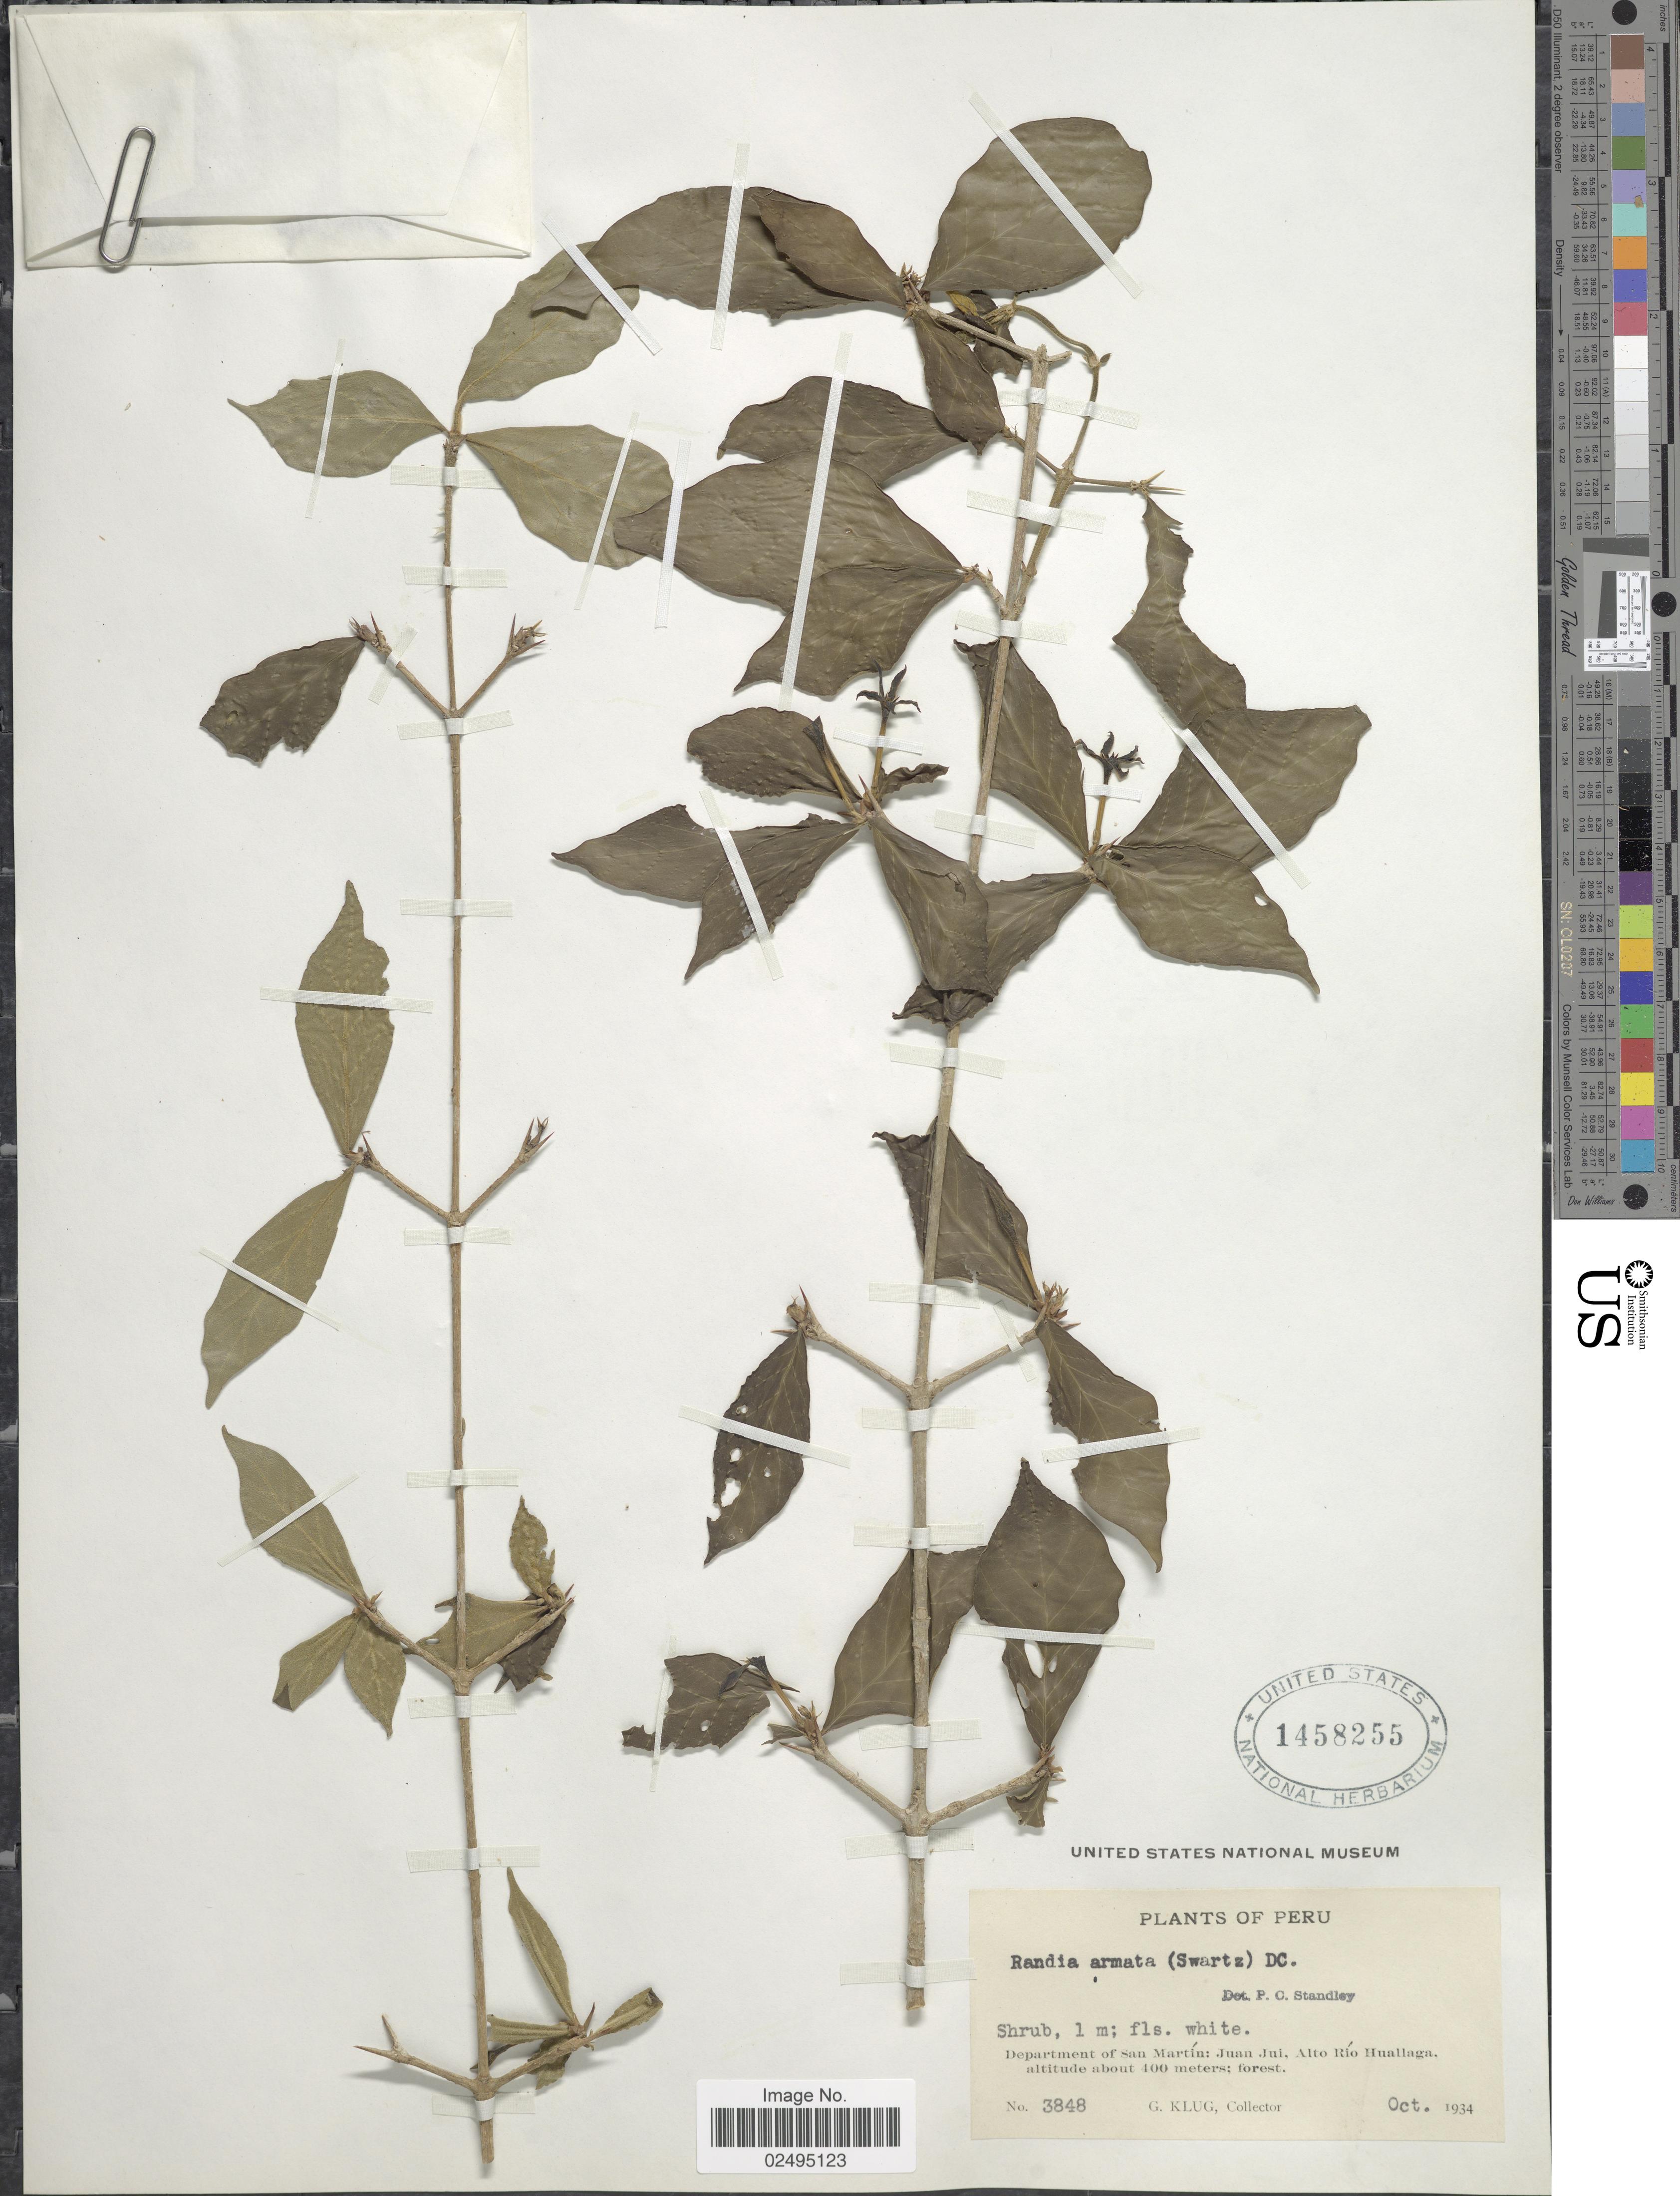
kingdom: Plantae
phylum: Tracheophyta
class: Magnoliopsida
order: Gentianales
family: Rubiaceae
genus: Randia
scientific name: Randia armata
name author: (Sw.) DC.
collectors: G. Klug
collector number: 3848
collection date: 1934-10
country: Peru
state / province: San Martín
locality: Juan Jui, Alto Rio Huallaga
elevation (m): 400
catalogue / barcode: US 1458255